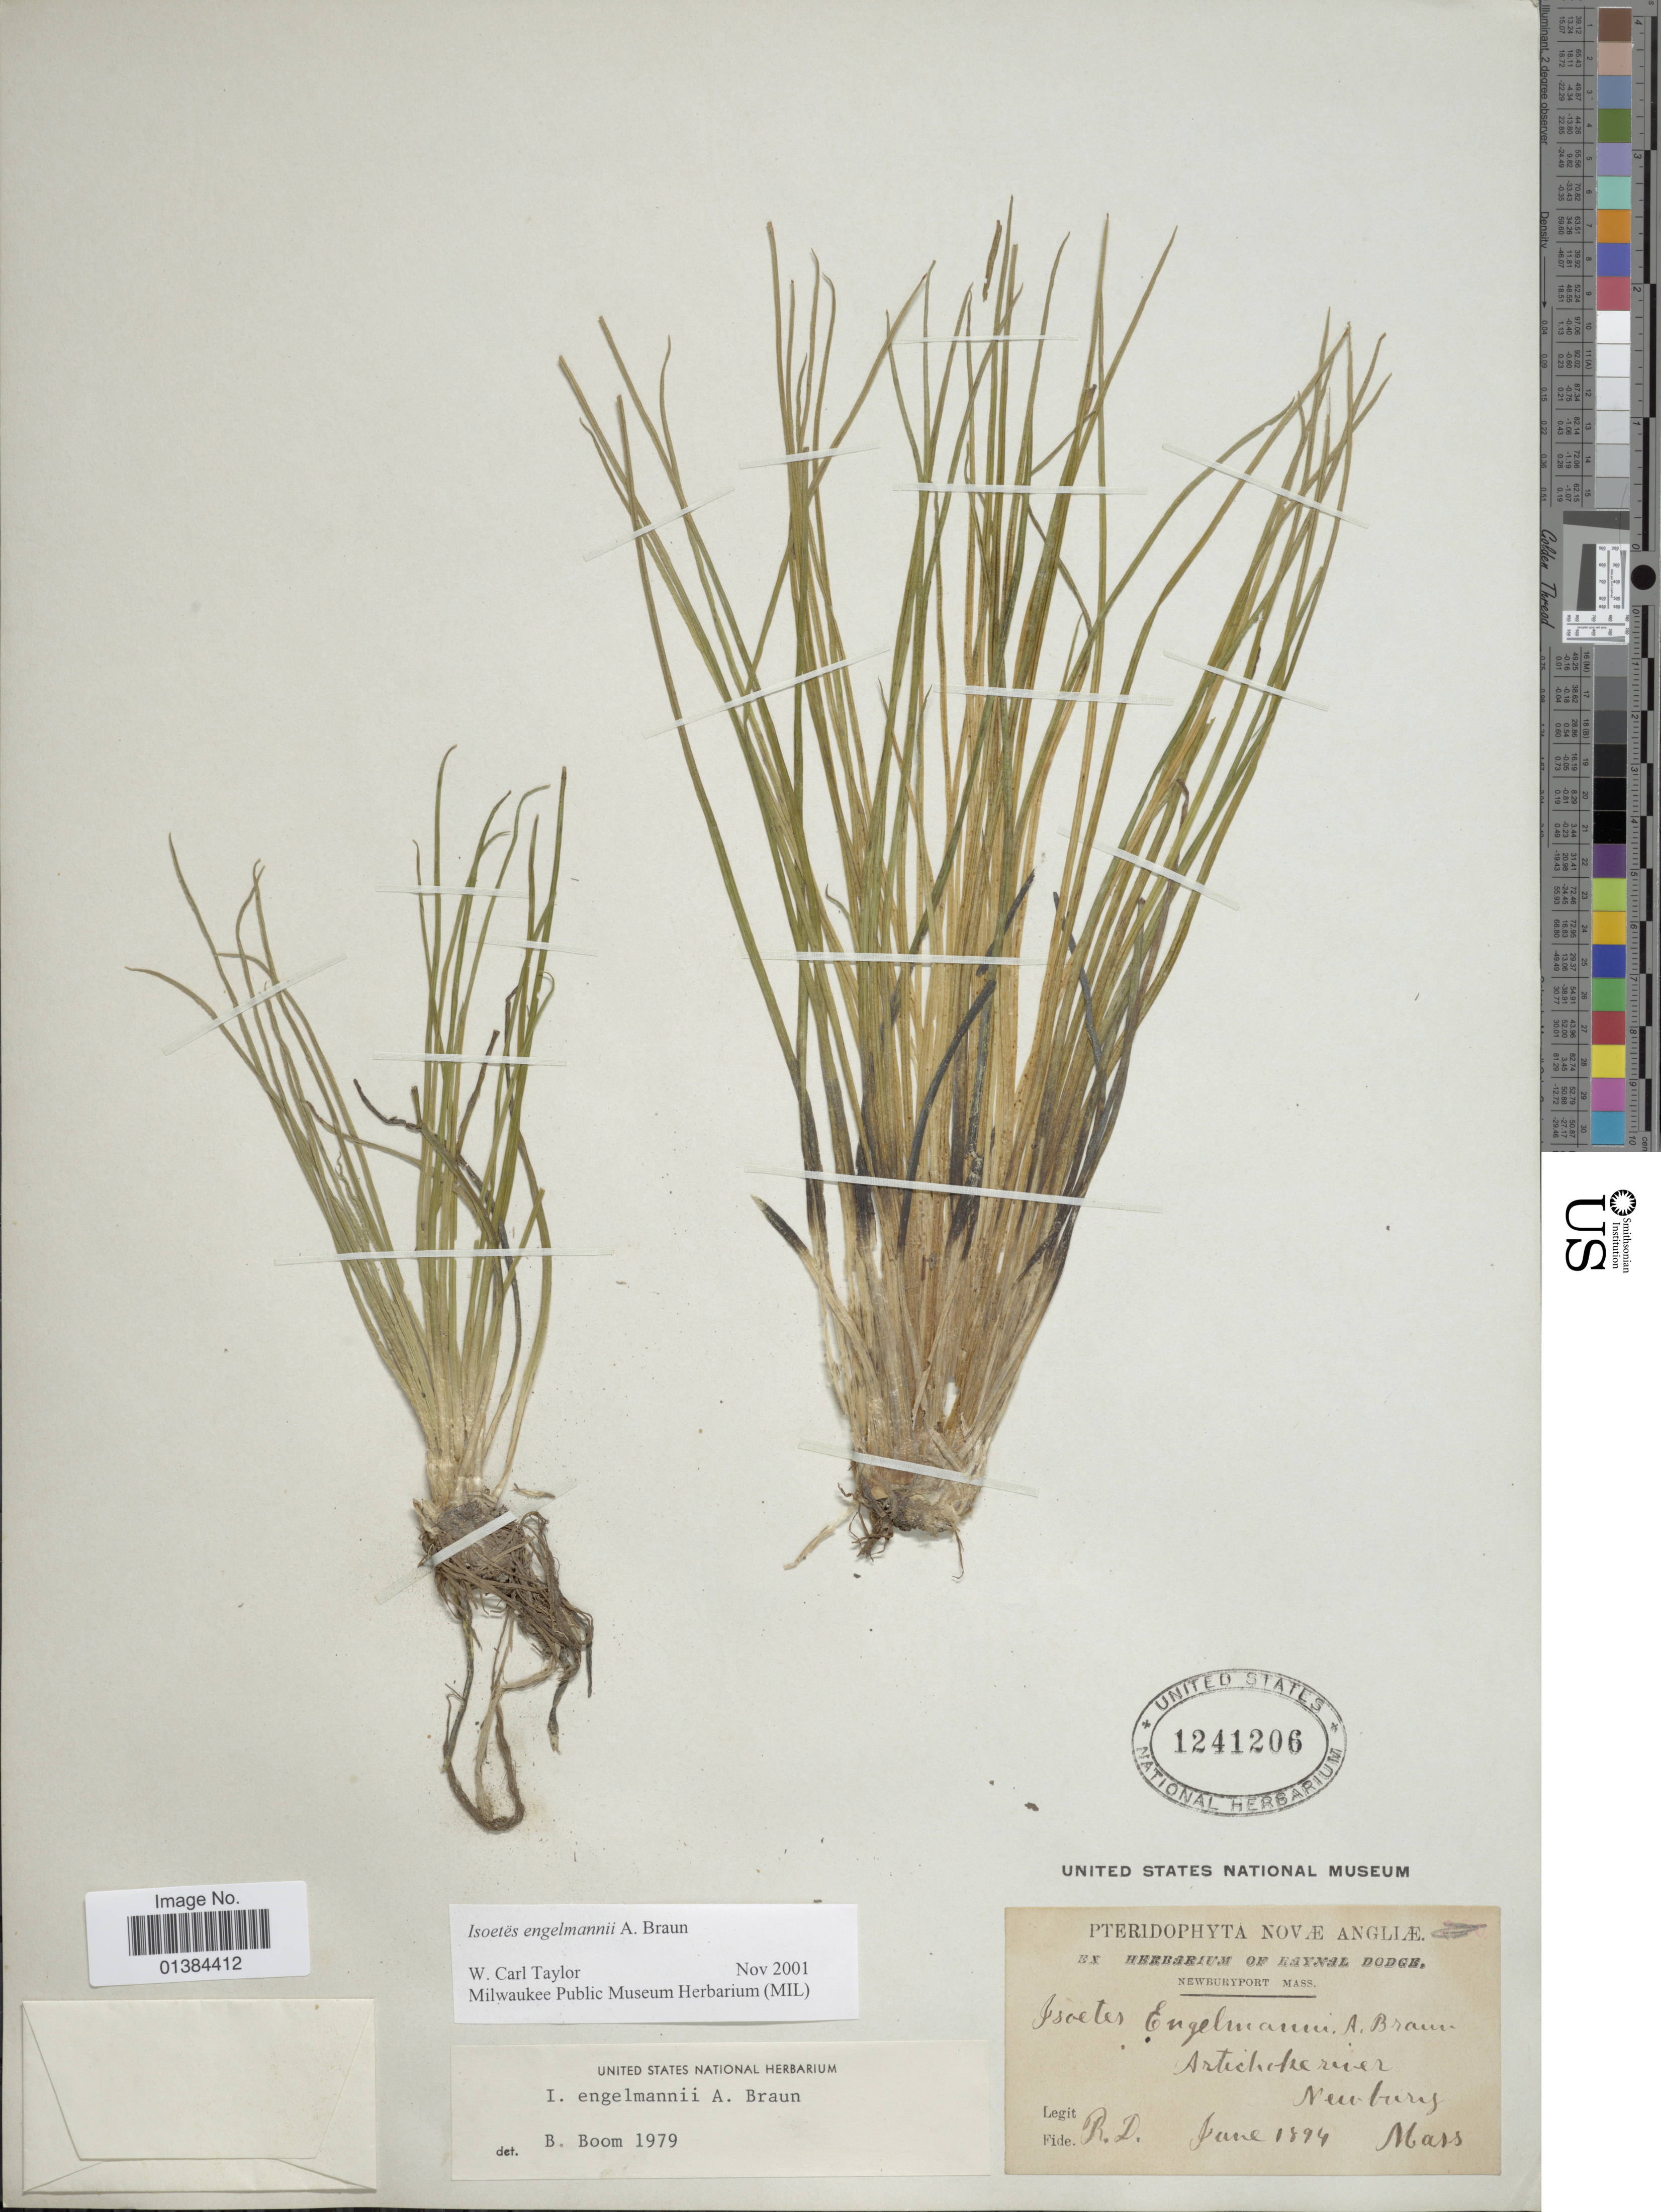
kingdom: Plantae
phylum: Tracheophyta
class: Lycopodiopsida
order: Isoetales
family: Isoetaceae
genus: Isoetes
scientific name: Isoetes engelmannii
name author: A. Braun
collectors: R. Dodge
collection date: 1894-06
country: United States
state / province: Massachusetts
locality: Artichoke river, Newbury.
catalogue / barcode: US 1241206